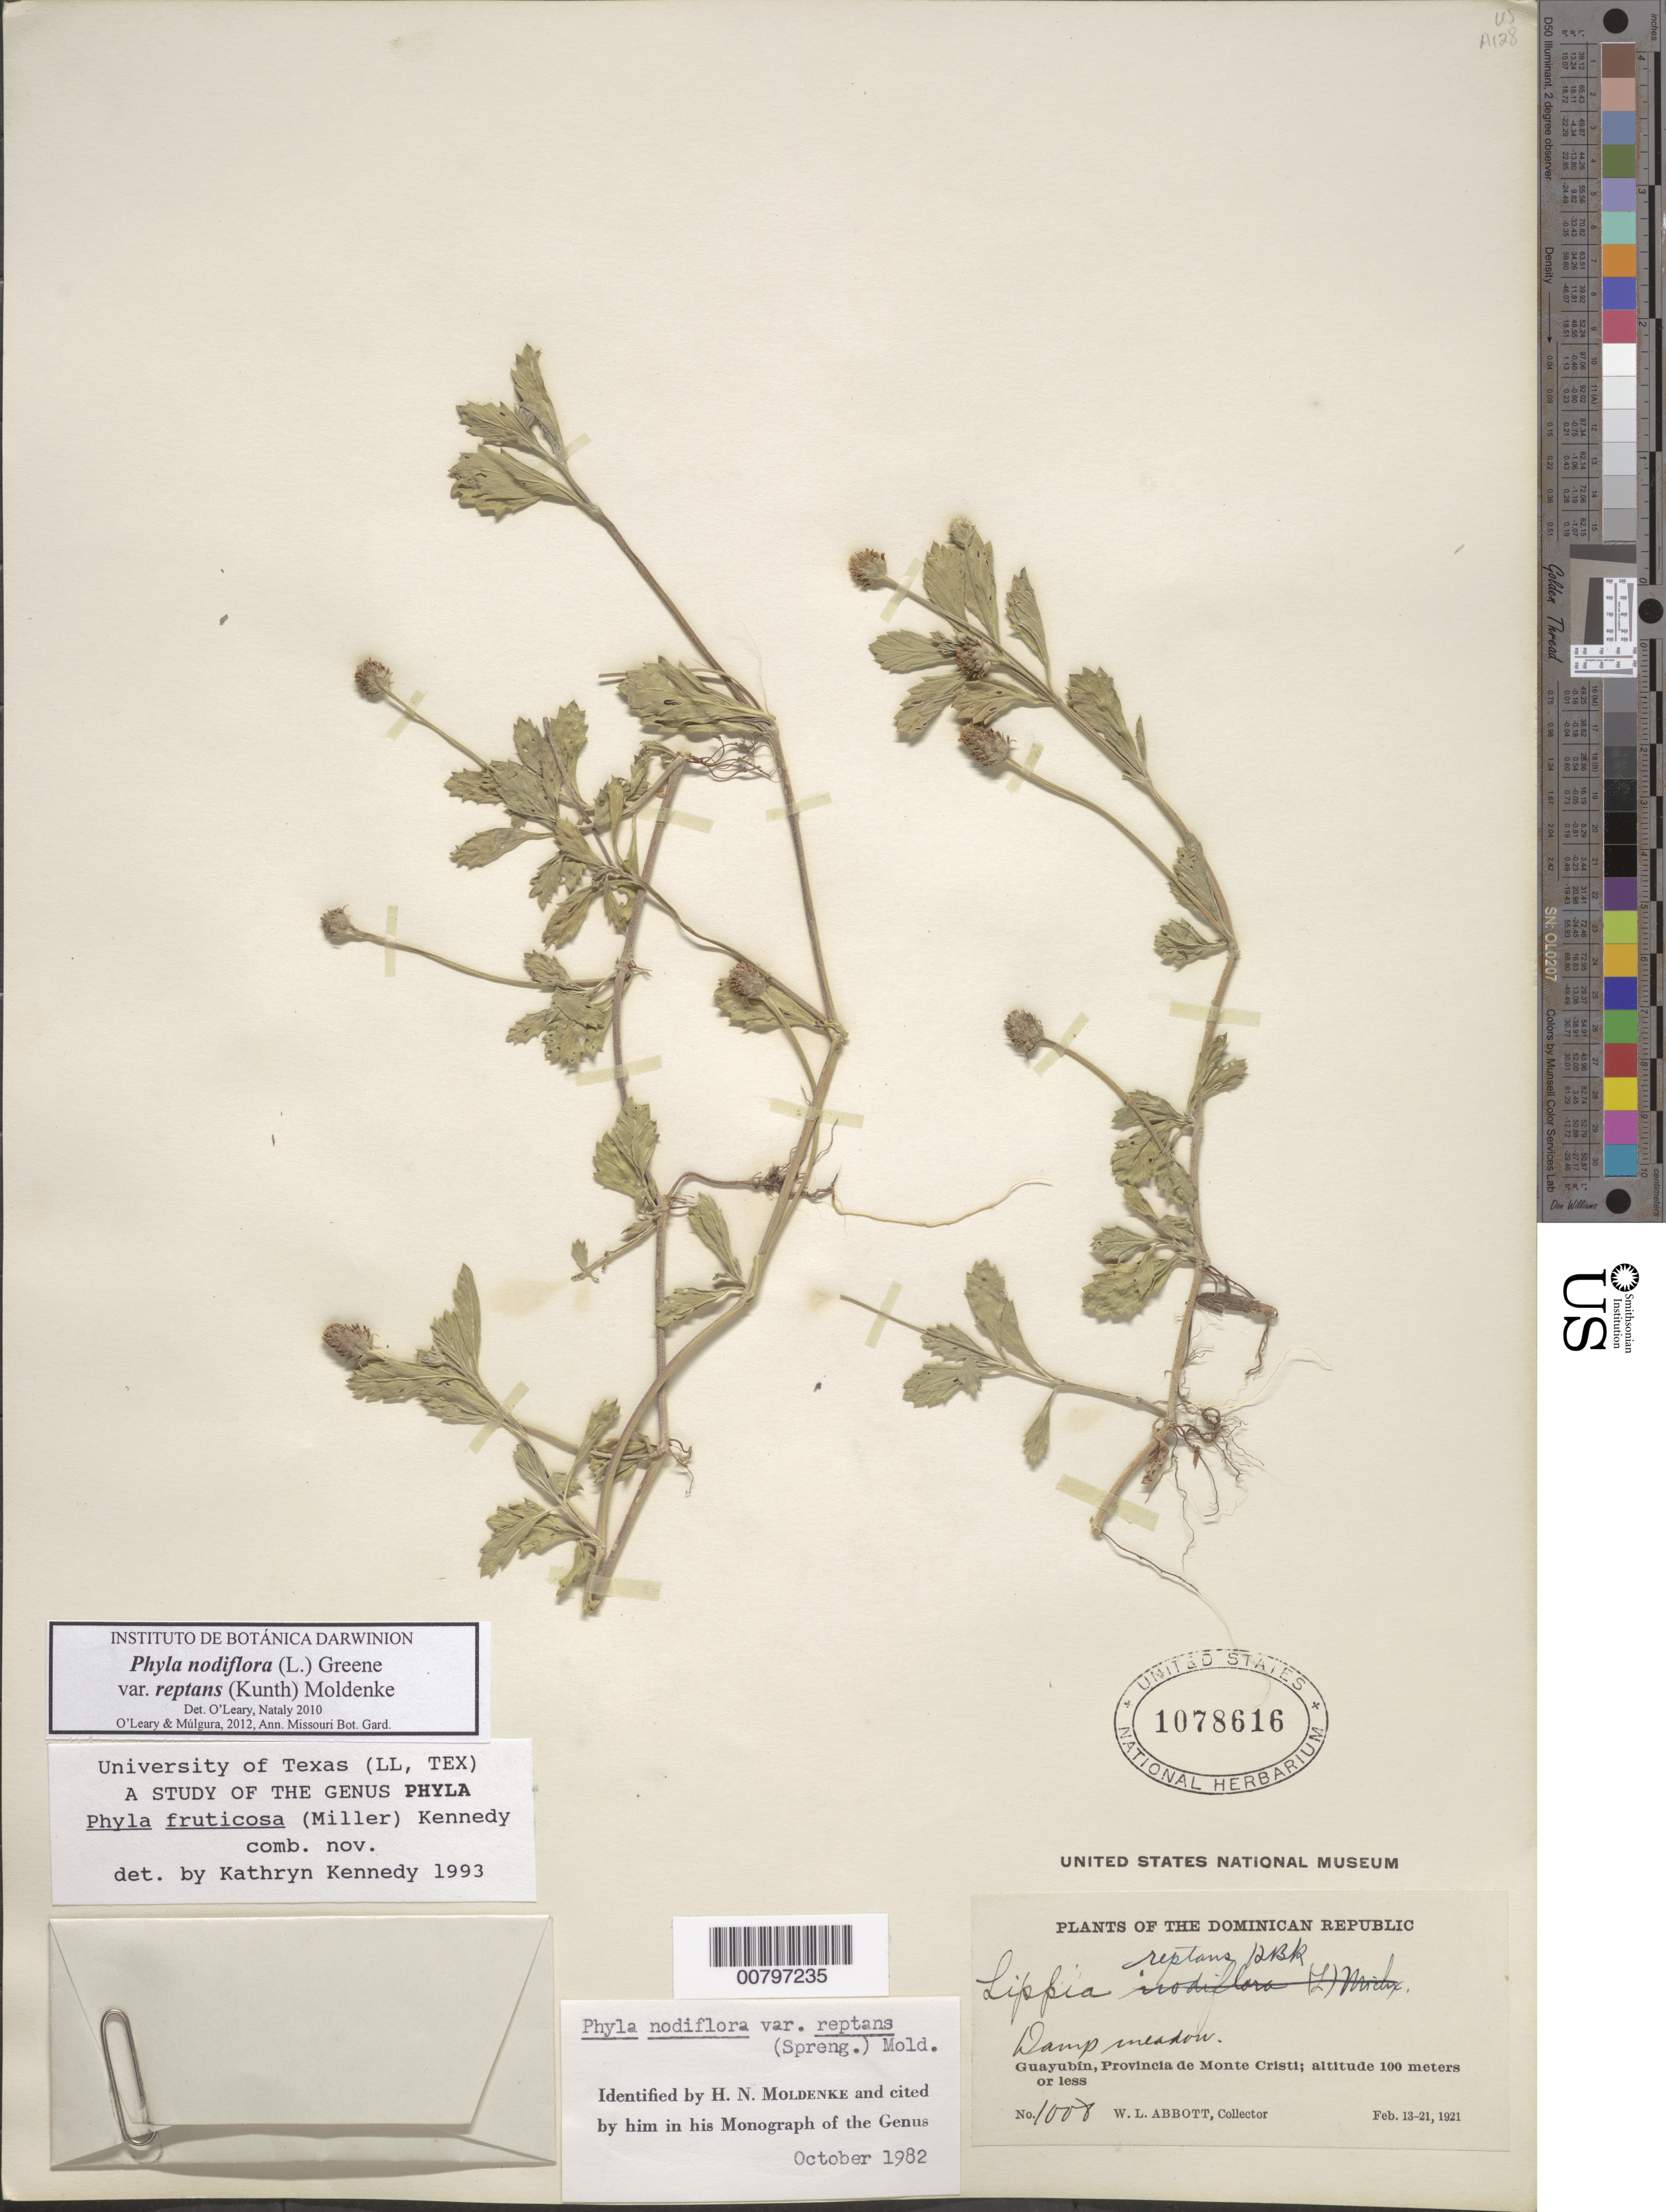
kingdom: Plantae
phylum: Tracheophyta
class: Magnoliopsida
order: Lamiales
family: Verbenaceae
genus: Phyla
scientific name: Phyla nodiflora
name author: (L.) Greene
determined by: Kennedy, K.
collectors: W. L. Abbott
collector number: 1008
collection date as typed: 13 Feb 1921 to 21 Feb 1921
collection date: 1921-02-13/1921-02-21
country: Dominican Republic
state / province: Monte Cristi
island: Hispaniola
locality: Guayubín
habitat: Damp meadow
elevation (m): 100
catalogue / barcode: US 1078616